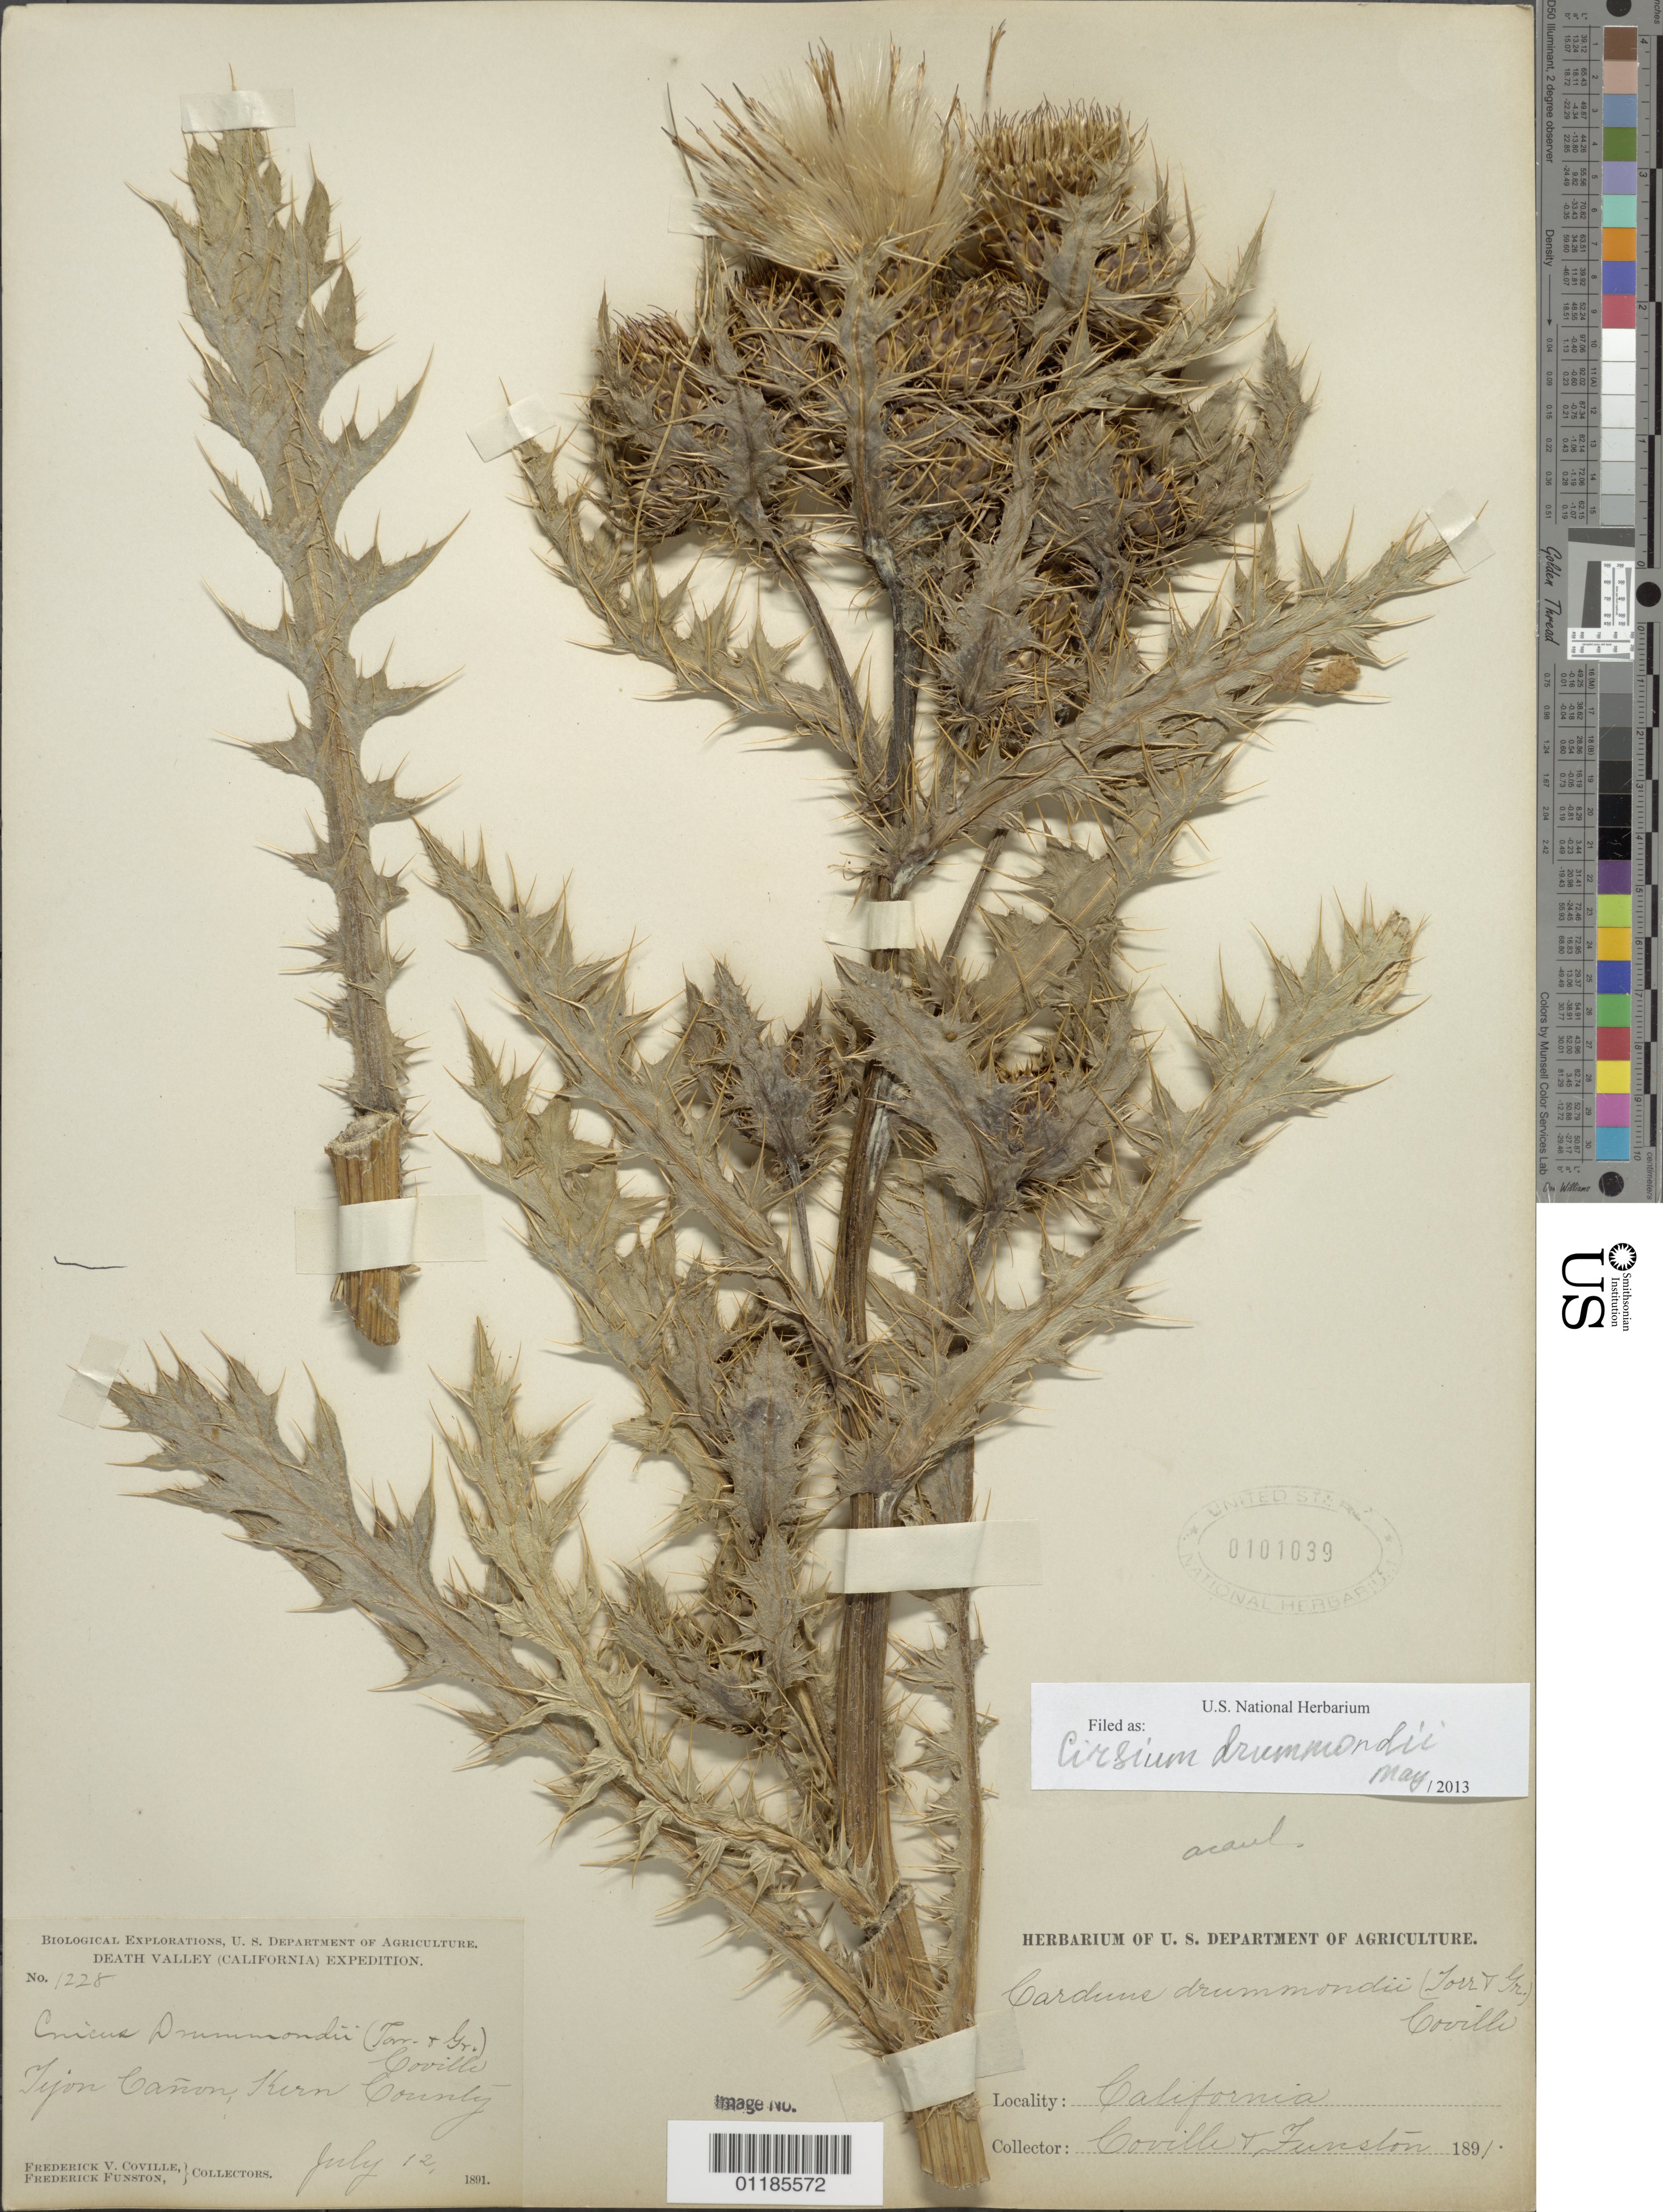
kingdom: Plantae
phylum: Tracheophyta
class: Magnoliopsida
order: Asterales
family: Asteraceae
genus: Cirsium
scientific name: Cirsium drummondii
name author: Torr. & A. Gray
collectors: F. V. Coville & F. Funston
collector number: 1228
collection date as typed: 12 Jul 1891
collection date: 1891-07-12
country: United States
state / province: California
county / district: Kern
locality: Tejon canyon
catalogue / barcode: US 1012039